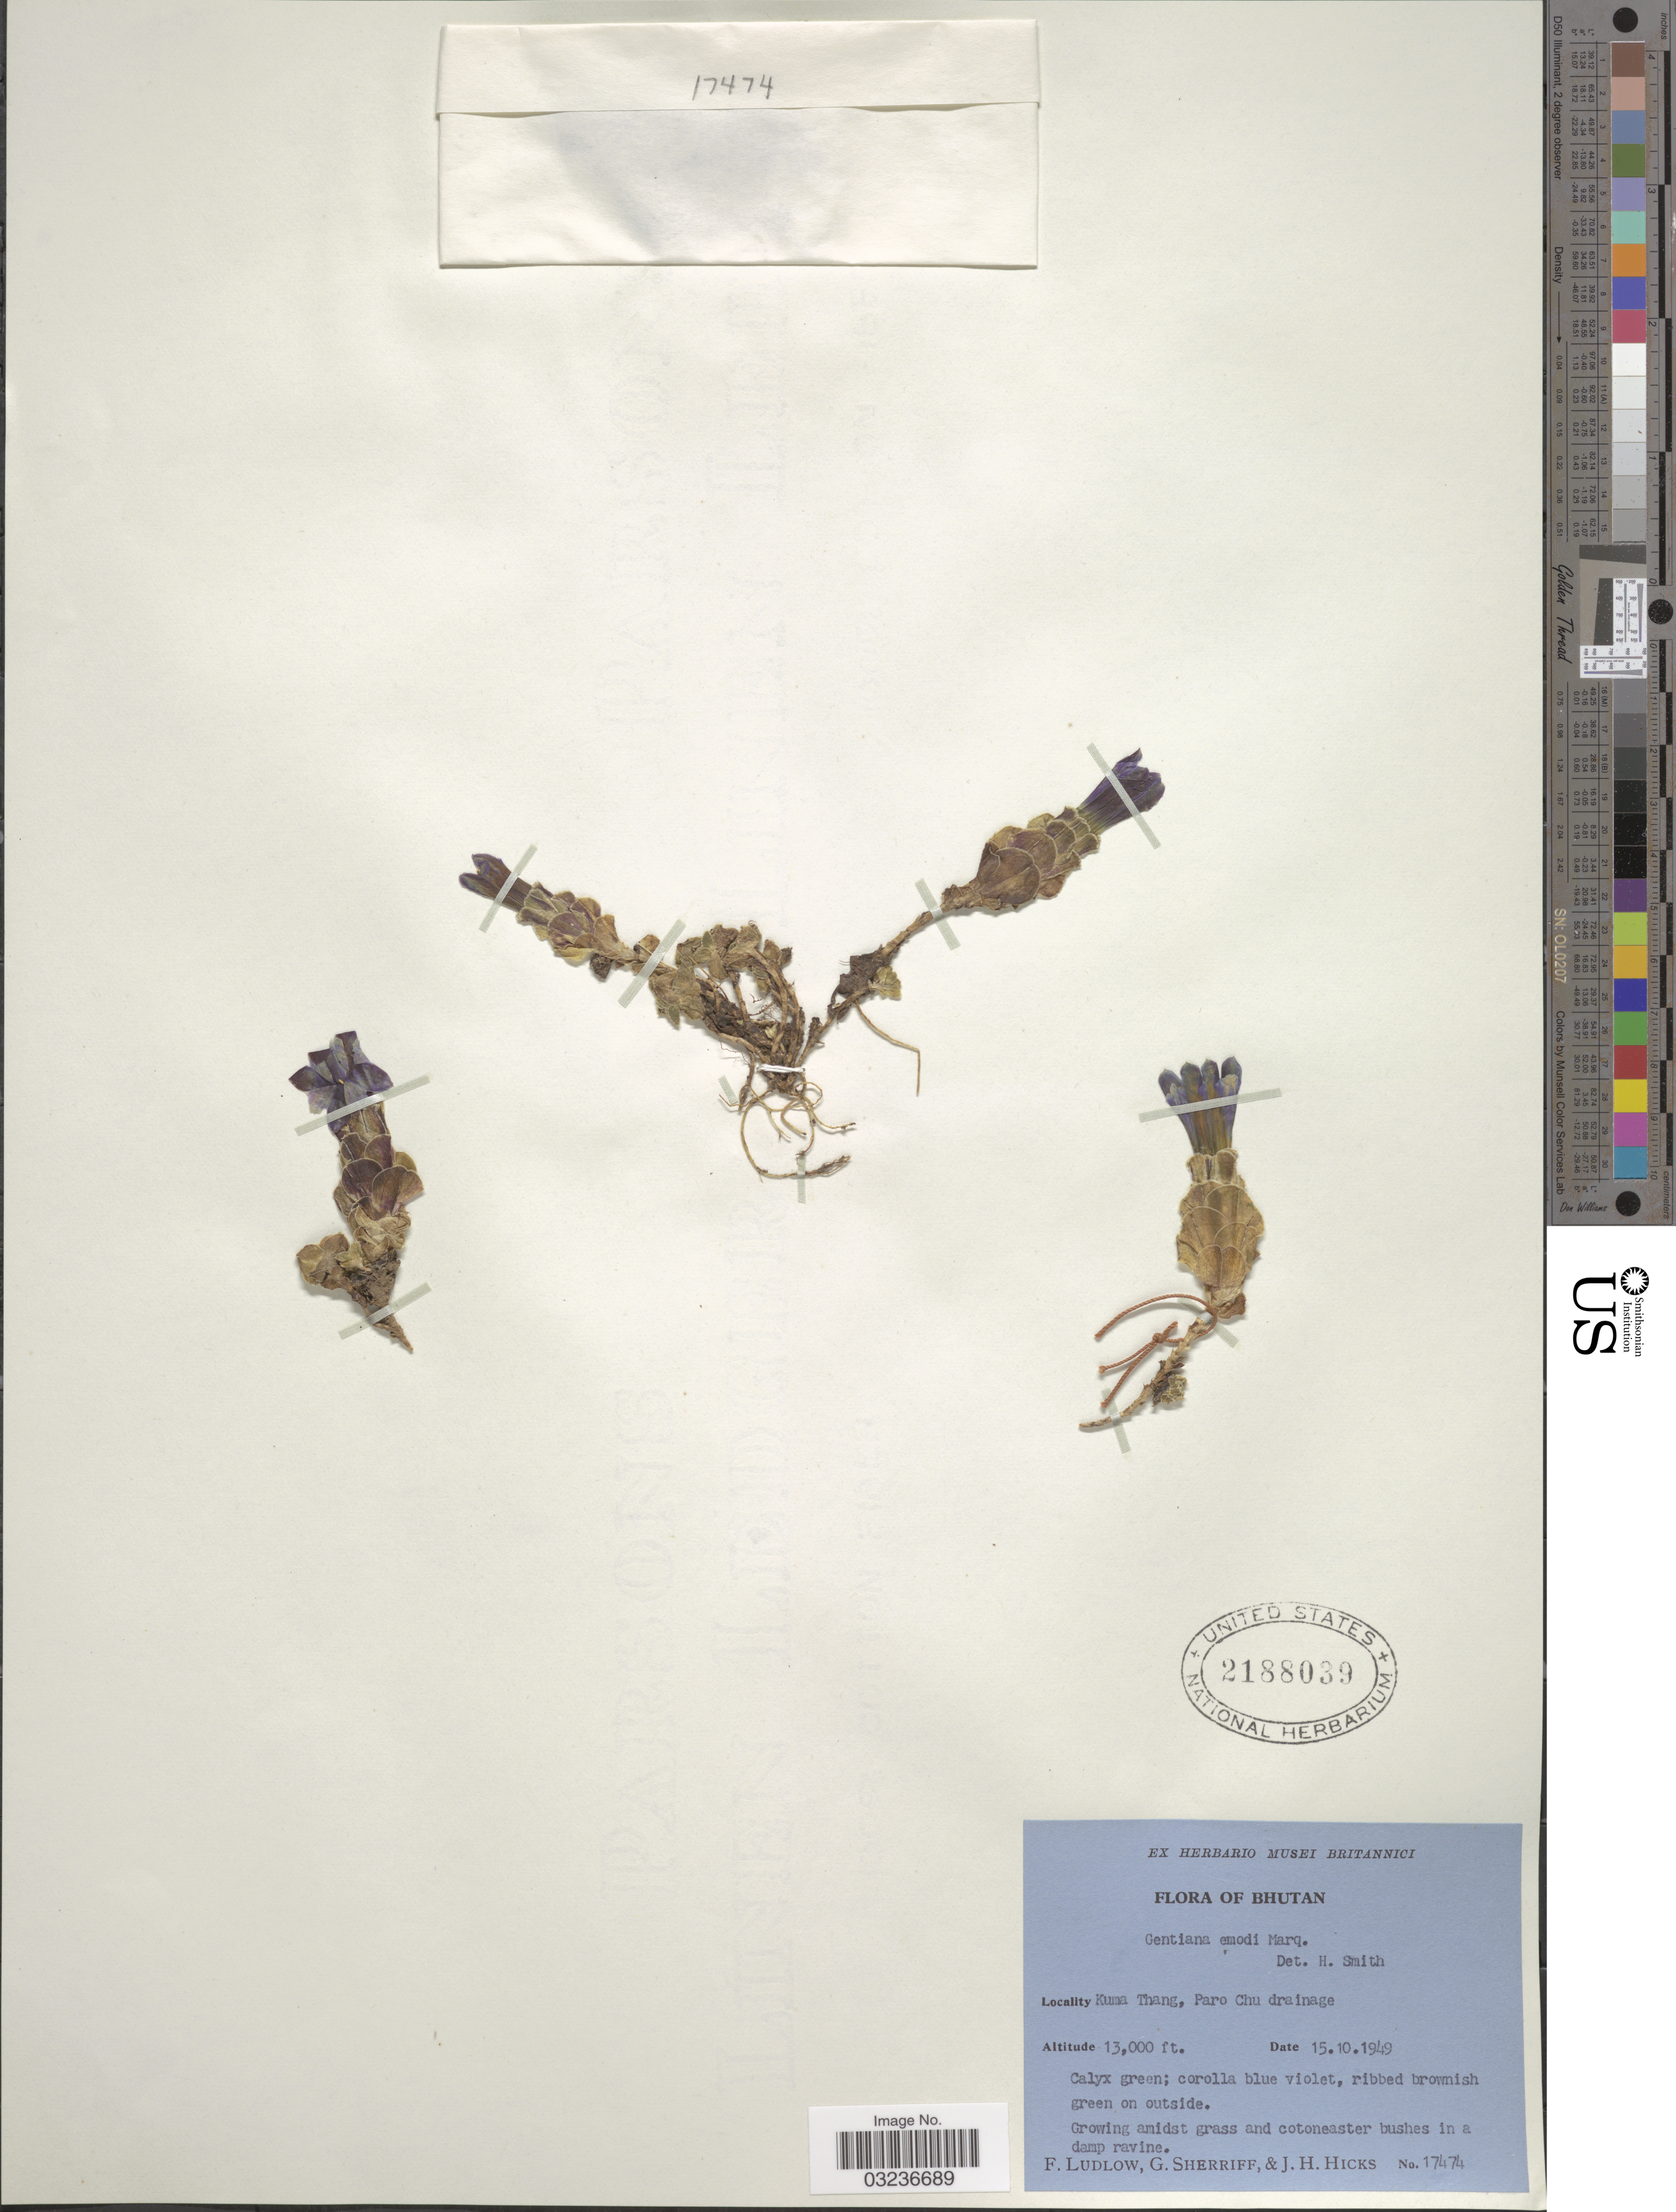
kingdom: Plantae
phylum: Tracheophyta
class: Magnoliopsida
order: Gentianales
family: Gentianaceae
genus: Gentiana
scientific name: Gentiana emodii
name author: C. Marquand ex Sealy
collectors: F. Ludlow, G. Sherriff & J. H. Hicks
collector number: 17474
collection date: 1949-10-15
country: Bhutan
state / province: Paro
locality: Kuma Thang, Paro Chu drainage.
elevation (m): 3962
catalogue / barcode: US 2188039